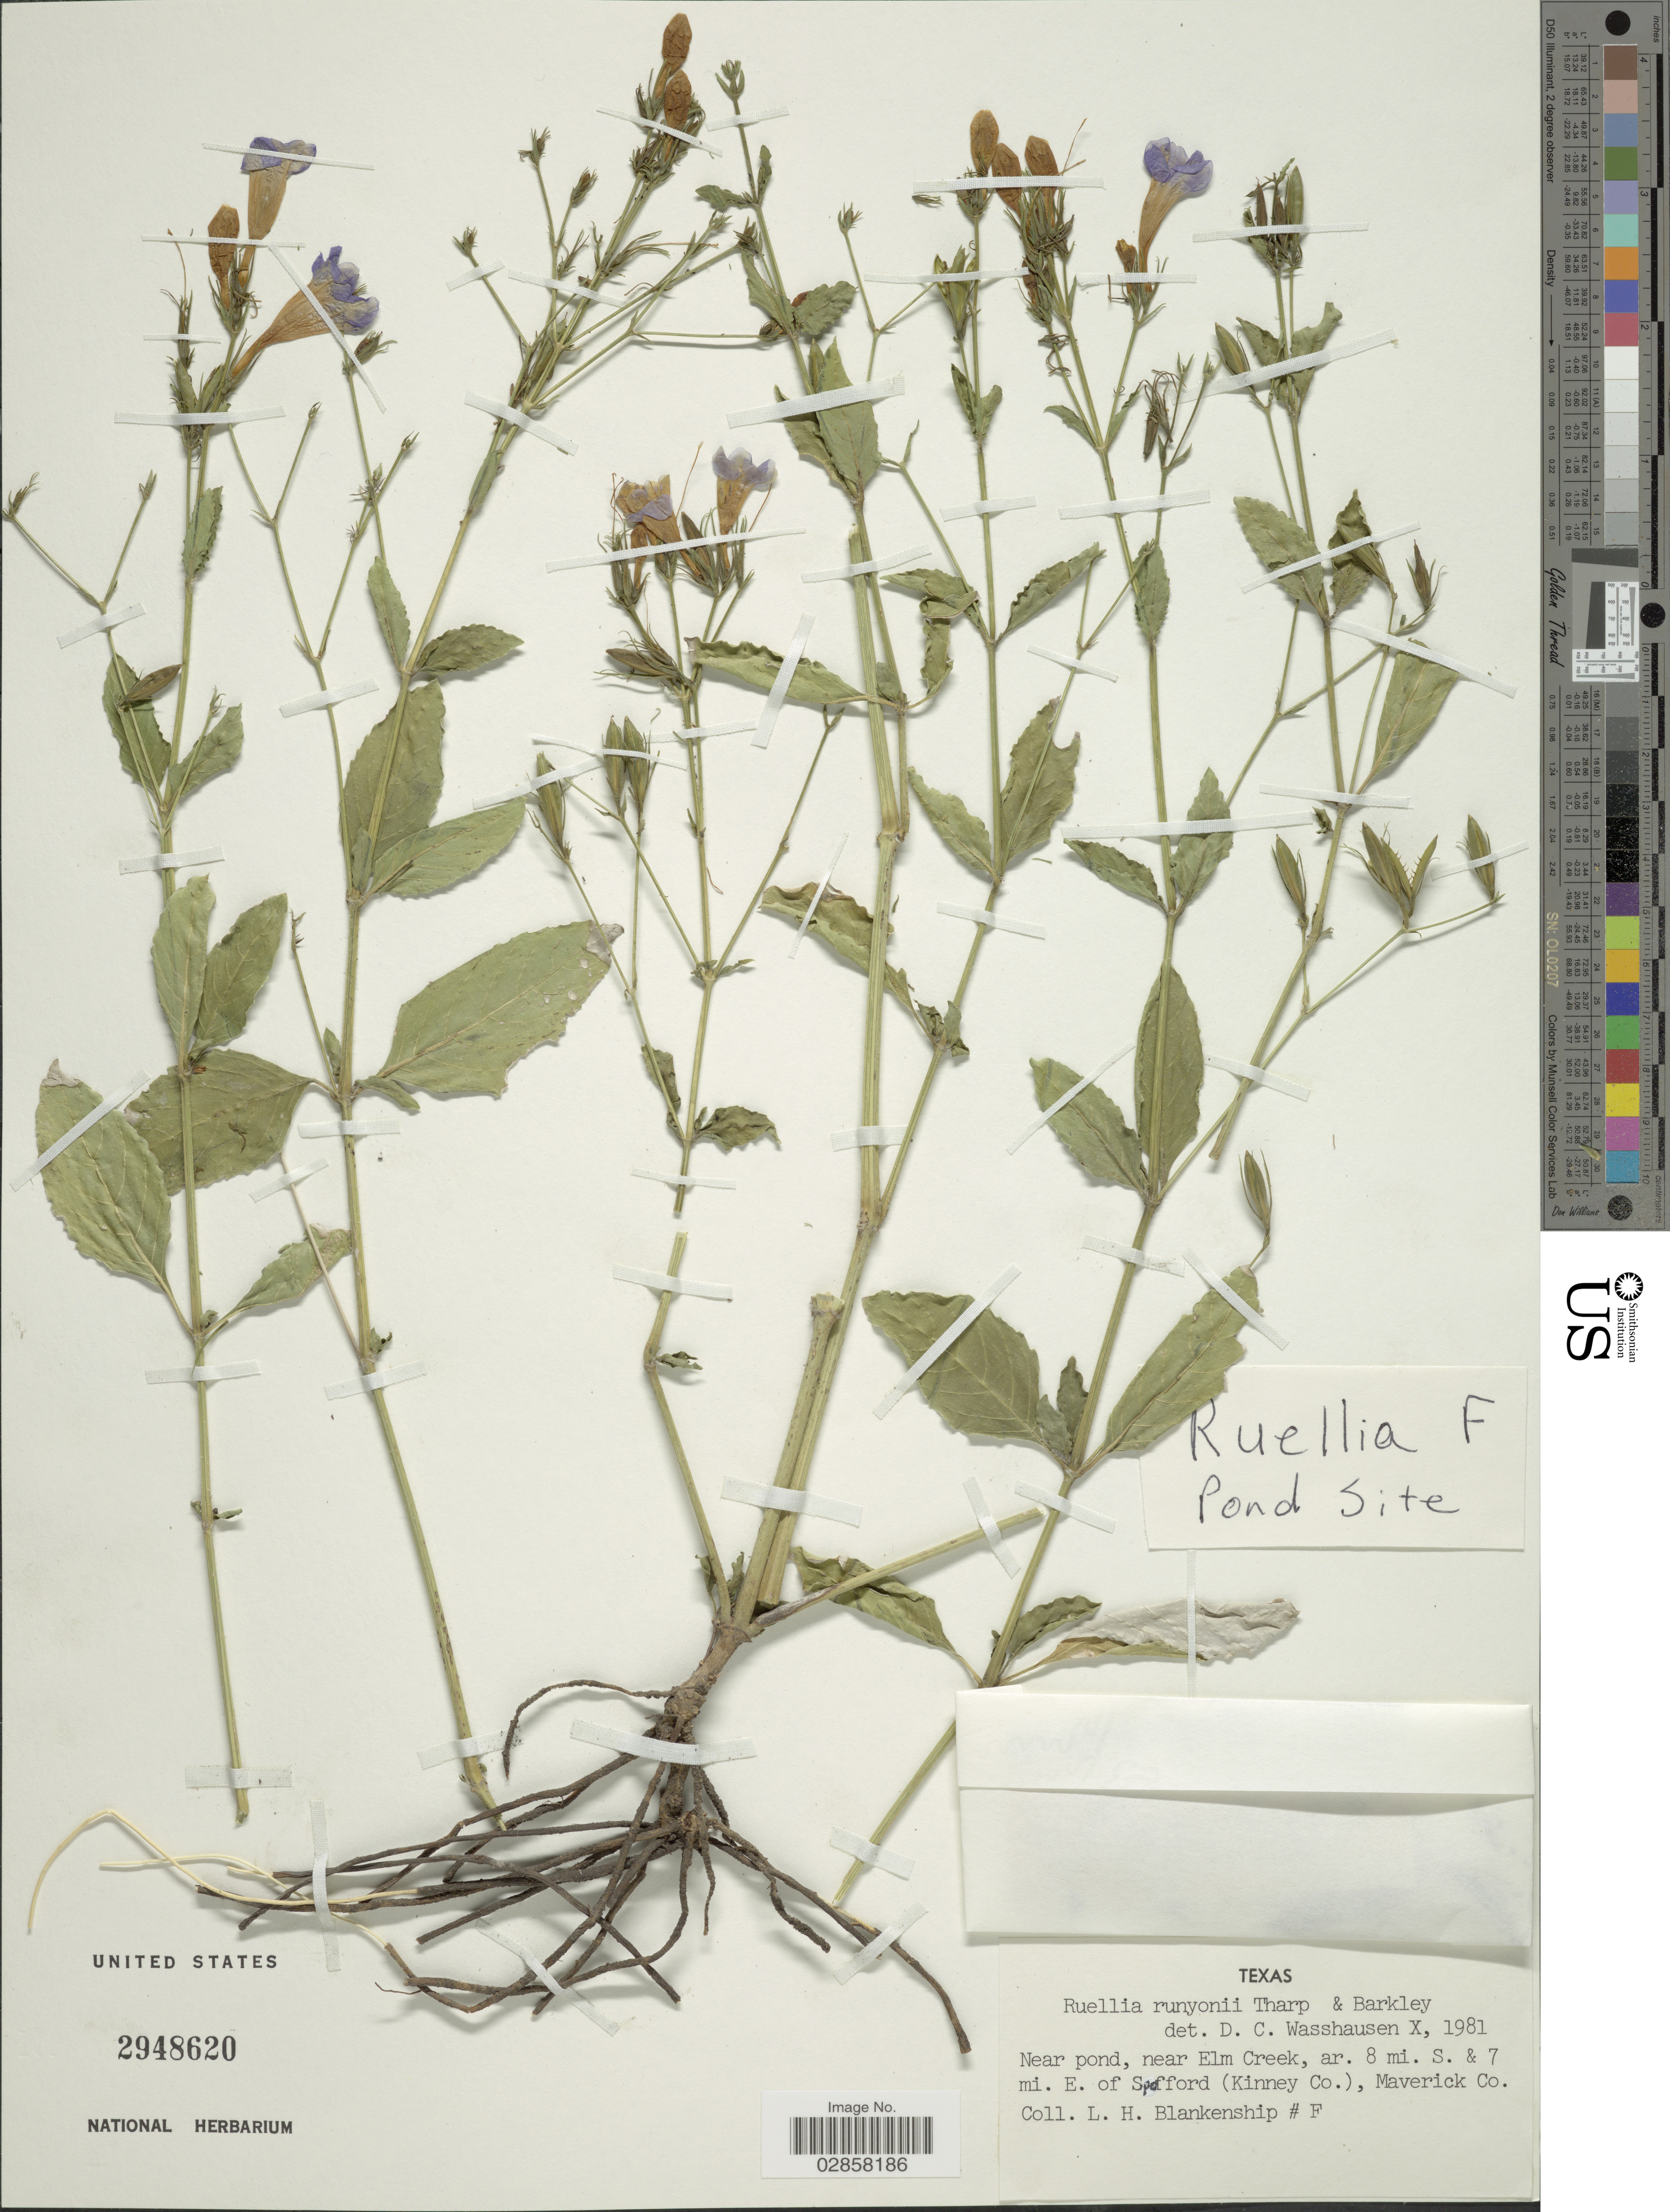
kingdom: Plantae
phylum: Tracheophyta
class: Magnoliopsida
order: Lamiales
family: Acanthaceae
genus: Ruellia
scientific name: Ruellia runyonii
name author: Tharp & F.A. Barkley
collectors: L. Blankenship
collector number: F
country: United States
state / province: Texas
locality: Near pond, near Elm Creek, ar. 8 mi. S. & 7 mi. E. of Spofford (Kinney Co.), Maverick Co.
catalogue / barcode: US 2948620